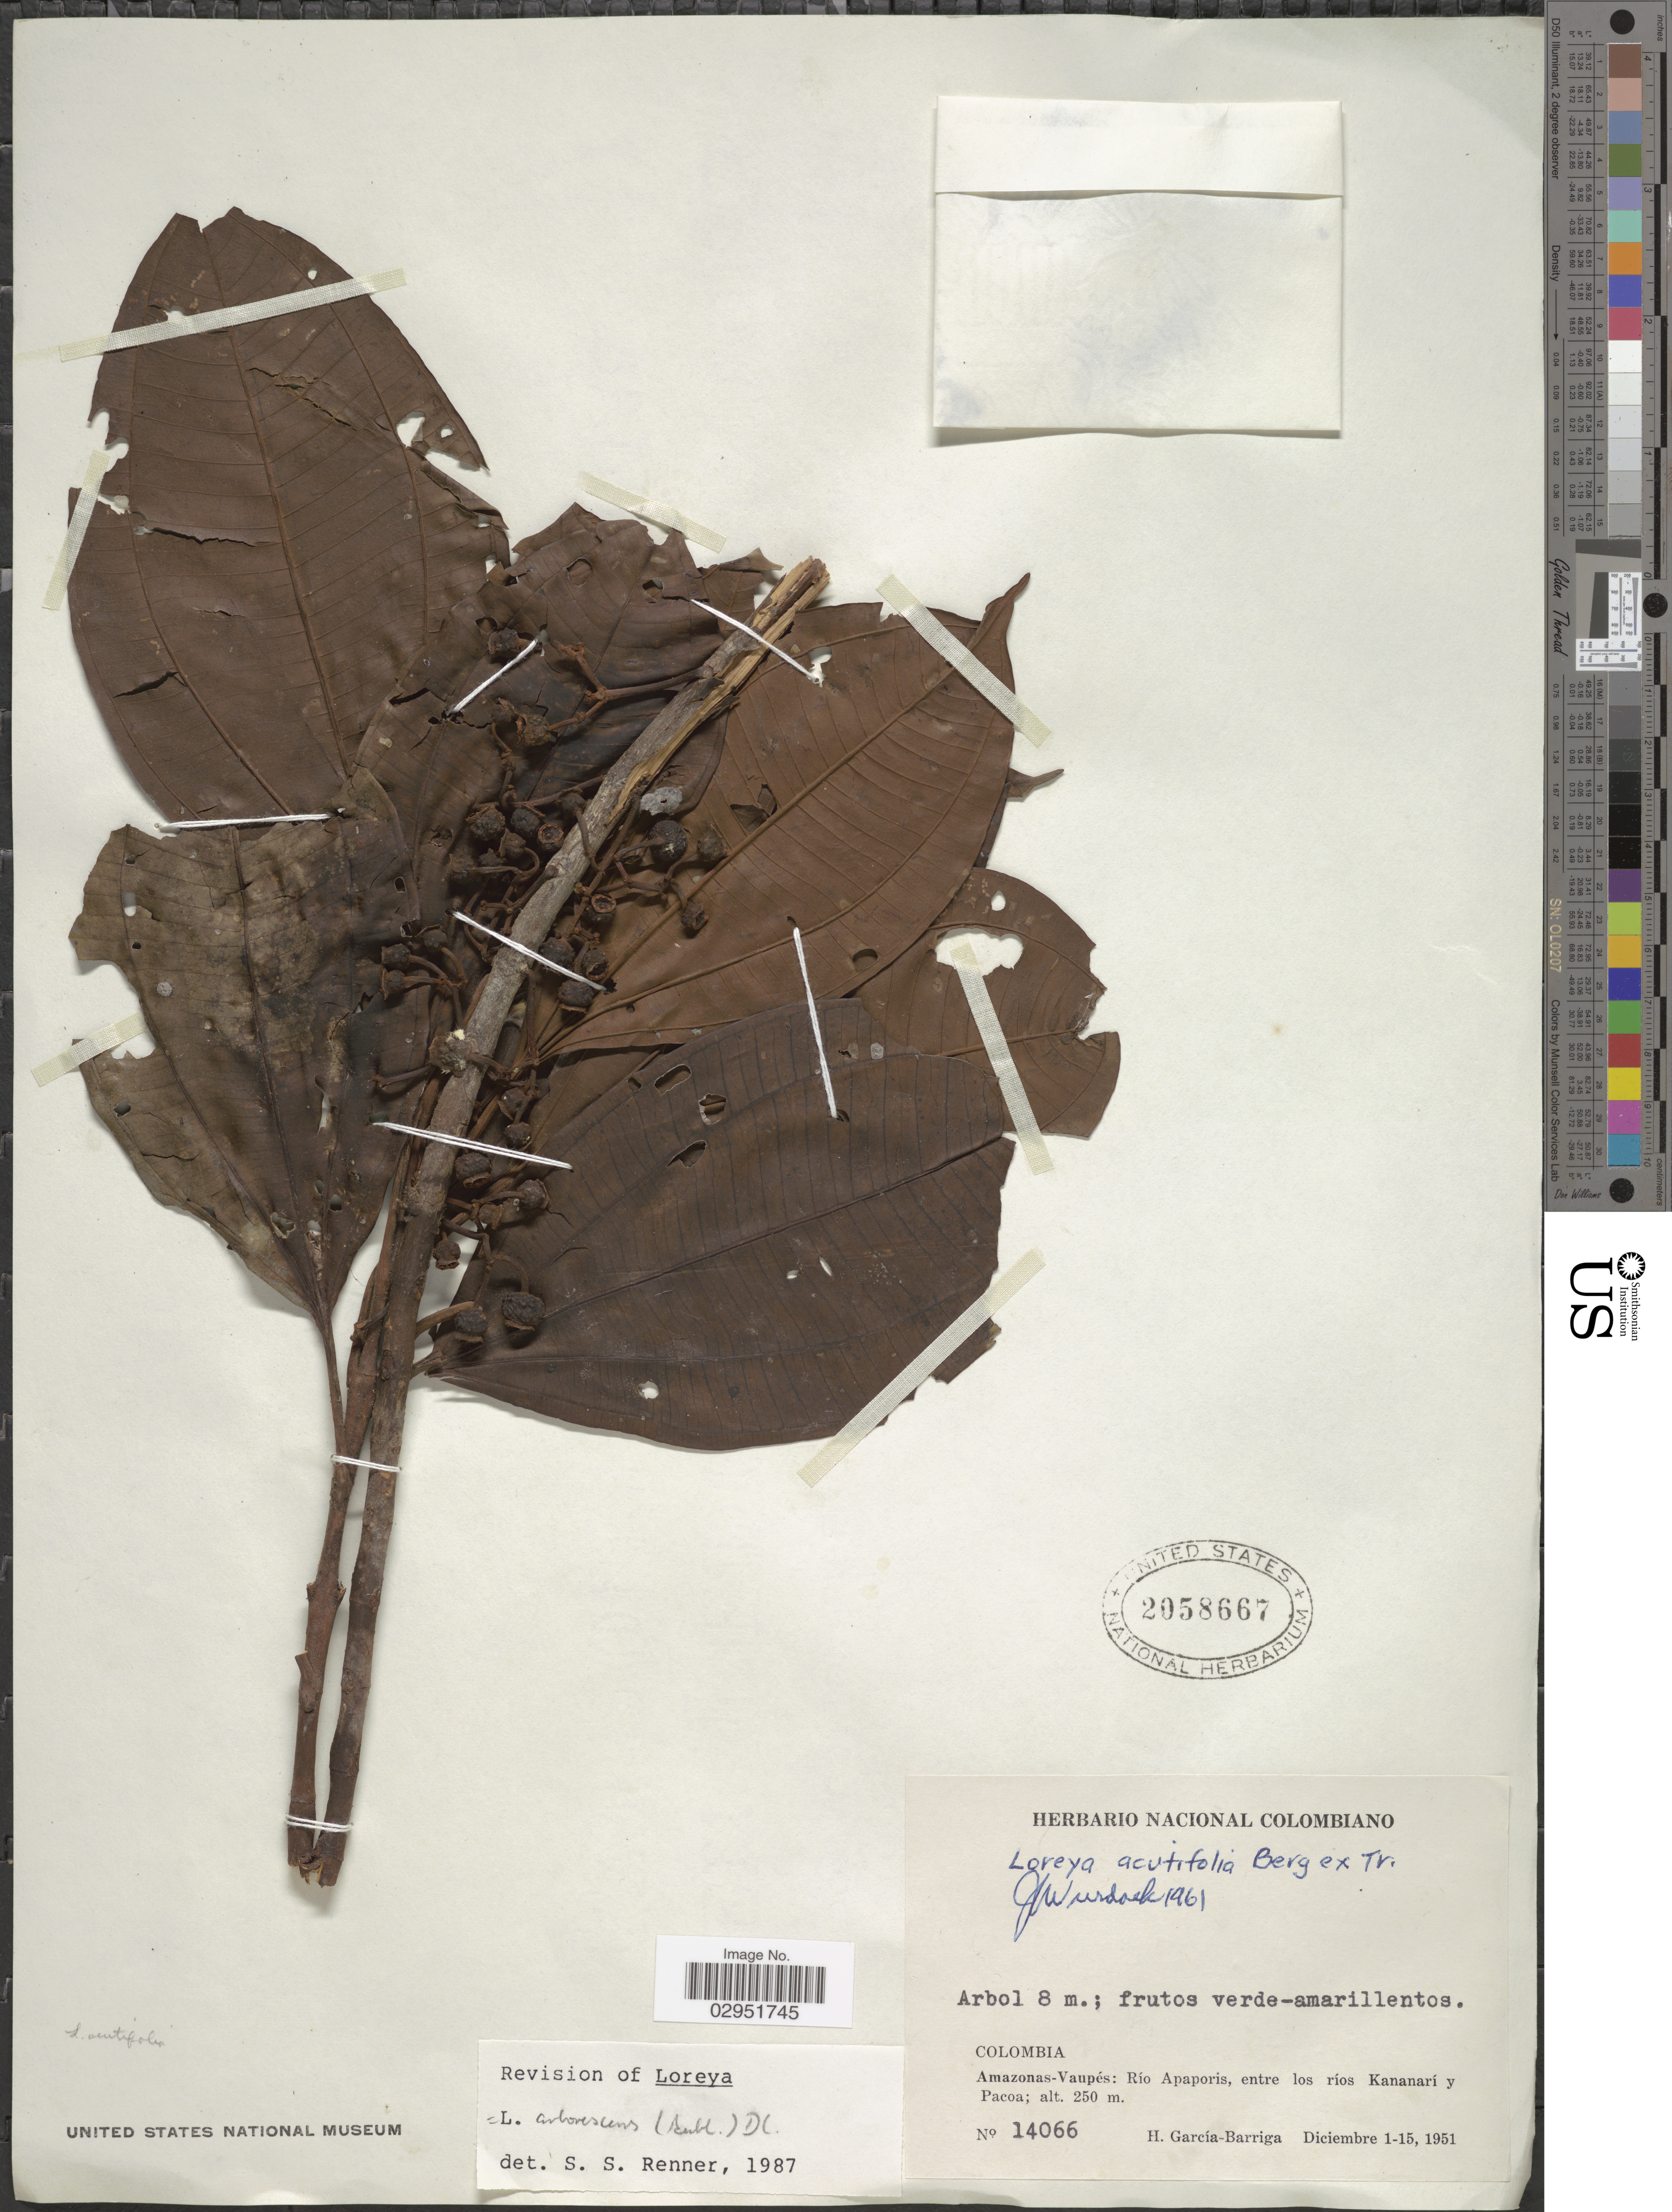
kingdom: Plantae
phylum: Tracheophyta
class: Magnoliopsida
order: Myrtales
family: Melastomataceae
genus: Bellucia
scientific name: Bellucia arborescens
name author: (Aubl.) Baill.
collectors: H. García Barriga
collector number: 14066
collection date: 1951-12-01/1951-12-15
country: Colombia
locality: Amazonas-Vaups: Río Apaporis, entre los ríos Kananarí y Pacoa.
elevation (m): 250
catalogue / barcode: US 2058667